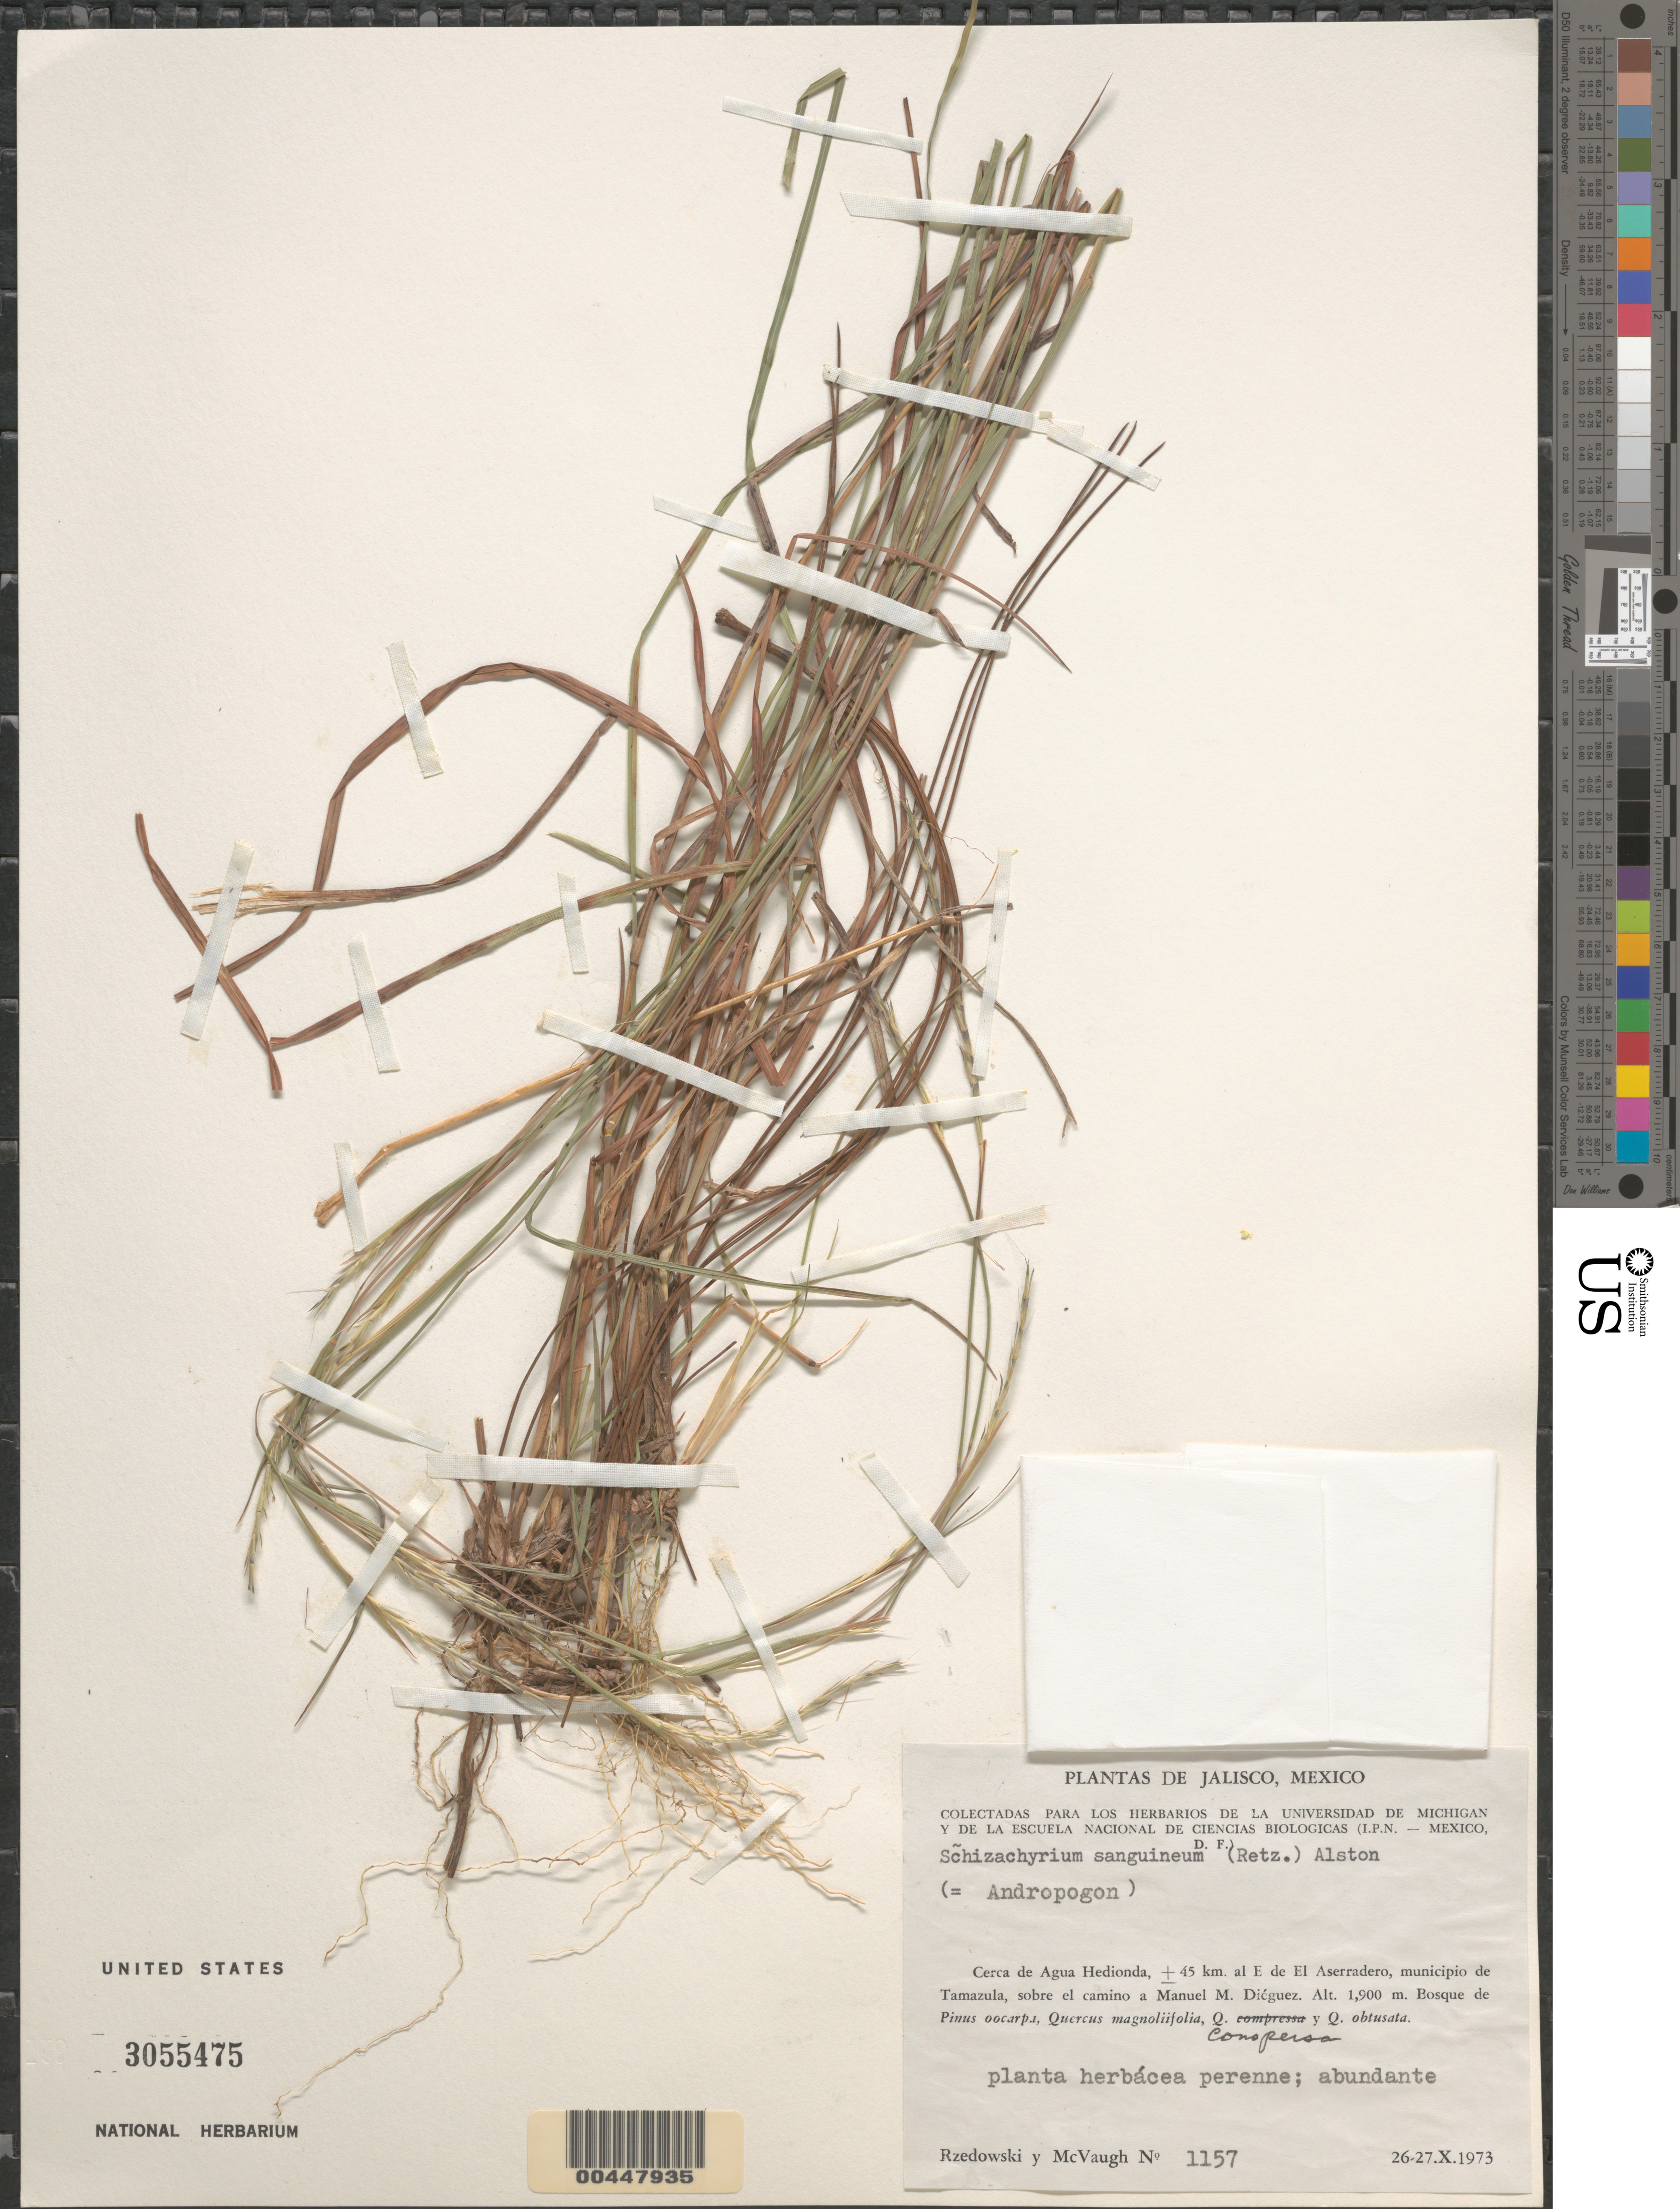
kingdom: Plantae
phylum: Tracheophyta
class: Liliopsida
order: Poales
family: Poaceae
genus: Andropogon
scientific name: Andropogon sp.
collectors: J. Rzedowski & R. McVaugh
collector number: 1157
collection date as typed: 26 Oct 1973 to 27 Oct 1973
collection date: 1973-10-26/1973-10-27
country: Mexico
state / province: Jalisco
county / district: Tamazula de Gordiano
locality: Cerca de Agua Hedionda, 45 km al E de El Aserradero, sobre el camino a Manuel M. Diéguez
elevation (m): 1900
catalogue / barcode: US 3055475